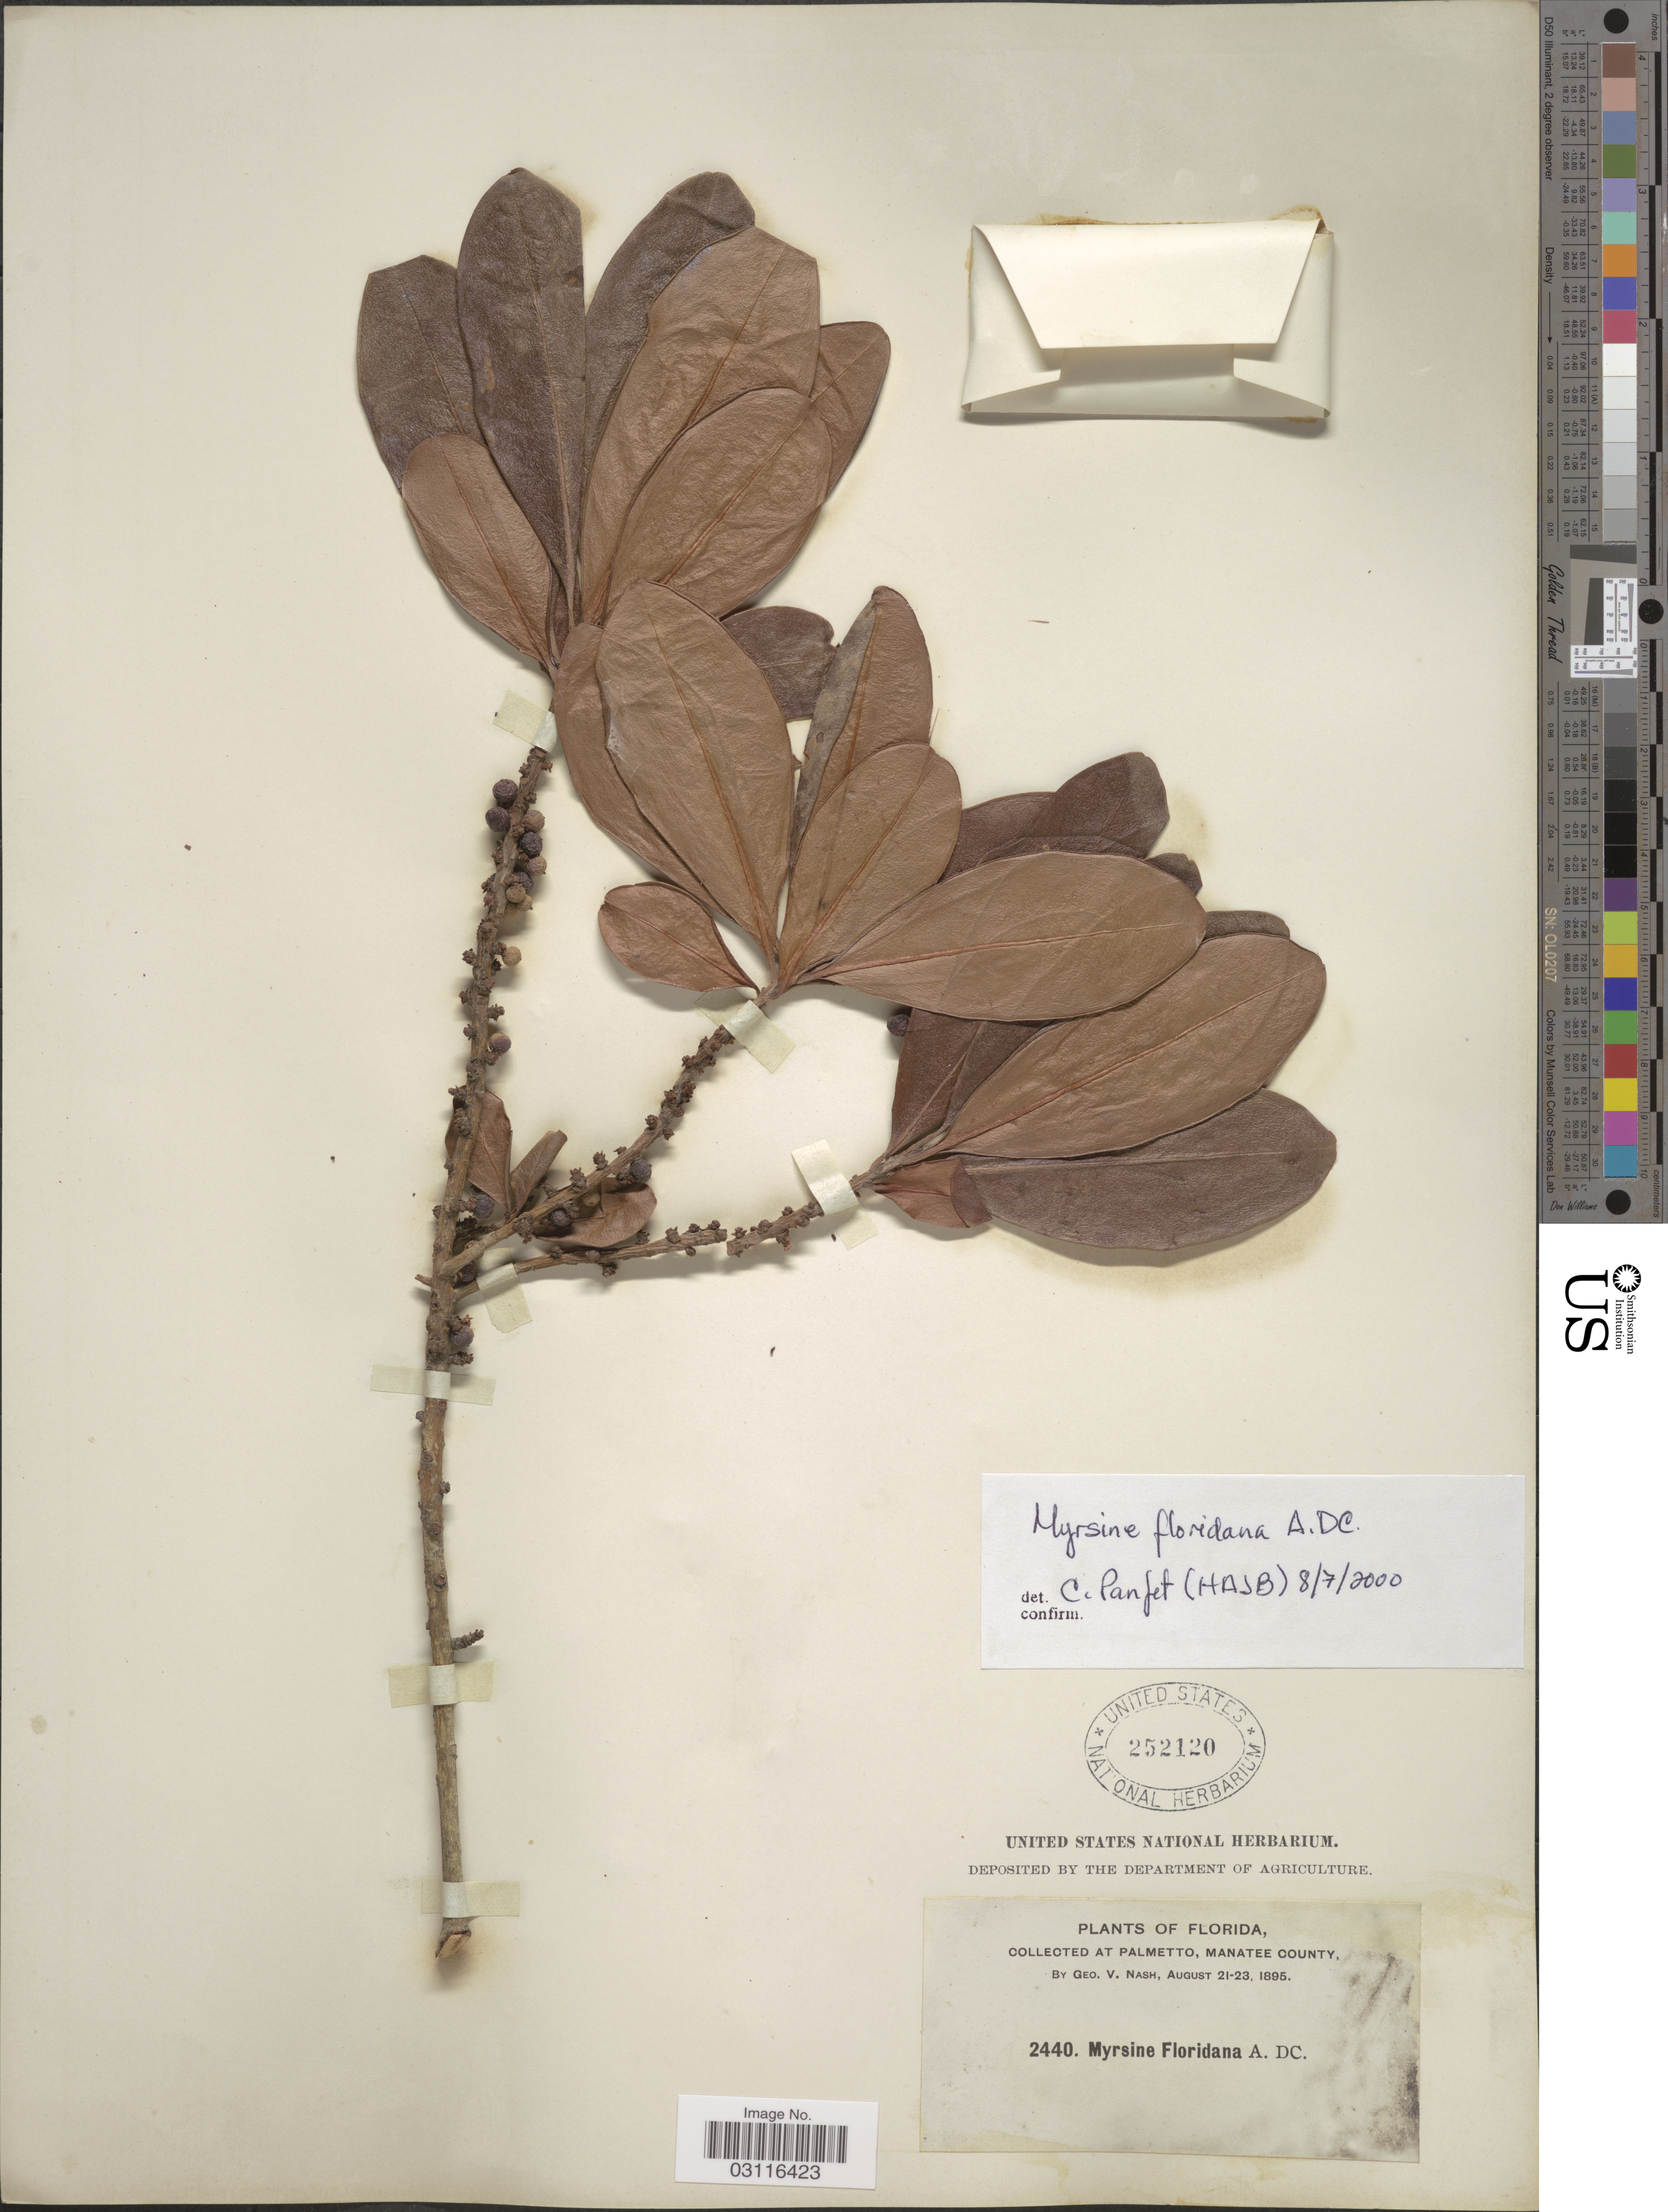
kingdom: Plantae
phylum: Tracheophyta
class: Magnoliopsida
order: Ericales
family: Primulaceae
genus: Myrsine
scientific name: Myrsine floridana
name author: A. DC.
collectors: G. V. Nash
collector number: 2440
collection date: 1895-08-21/1895-08-23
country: United States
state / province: Florida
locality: Palmetto, Manatee County.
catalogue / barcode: US 252120